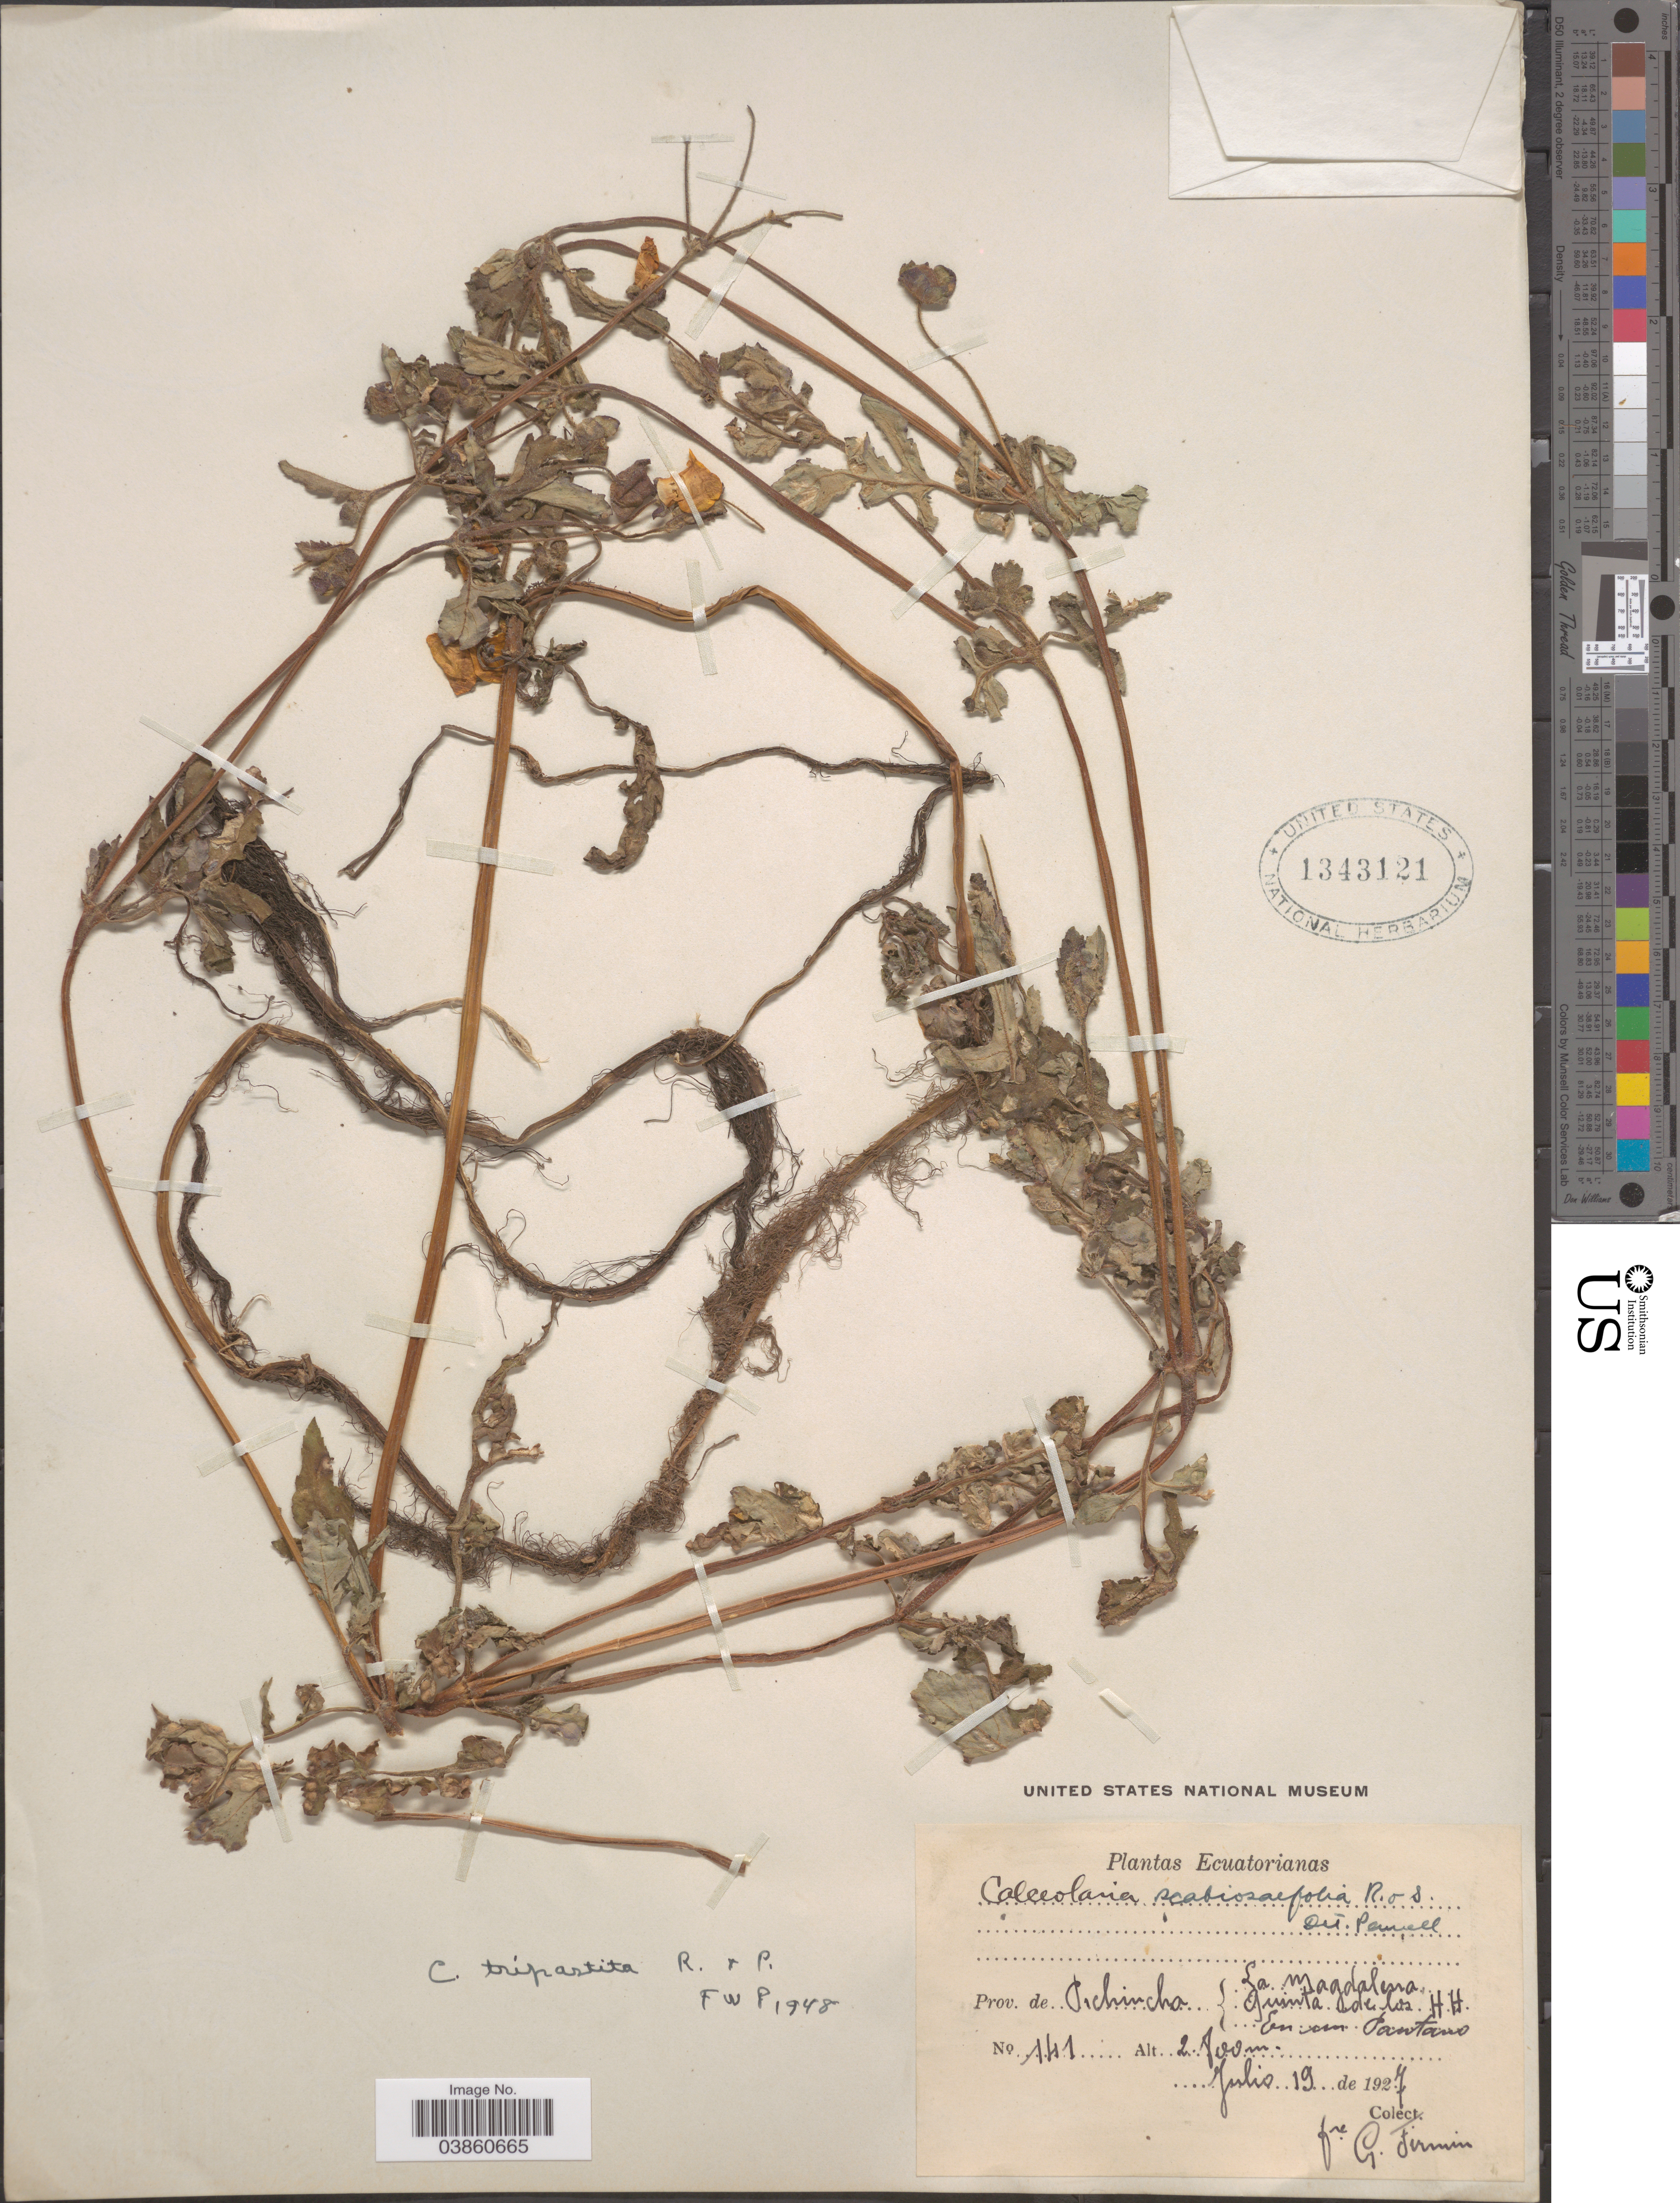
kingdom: Plantae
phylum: Tracheophyta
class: Magnoliopsida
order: Lamiales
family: Calceolariaceae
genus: Calceolaria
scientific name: Calceolaria tripartita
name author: Ruiz & Pav.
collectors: F. Firmin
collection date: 1927-07-19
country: Ecuador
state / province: Pichincha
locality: La Magdalena. Quinta de los H.H. En an Pantano.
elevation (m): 2700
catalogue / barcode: US 1343121